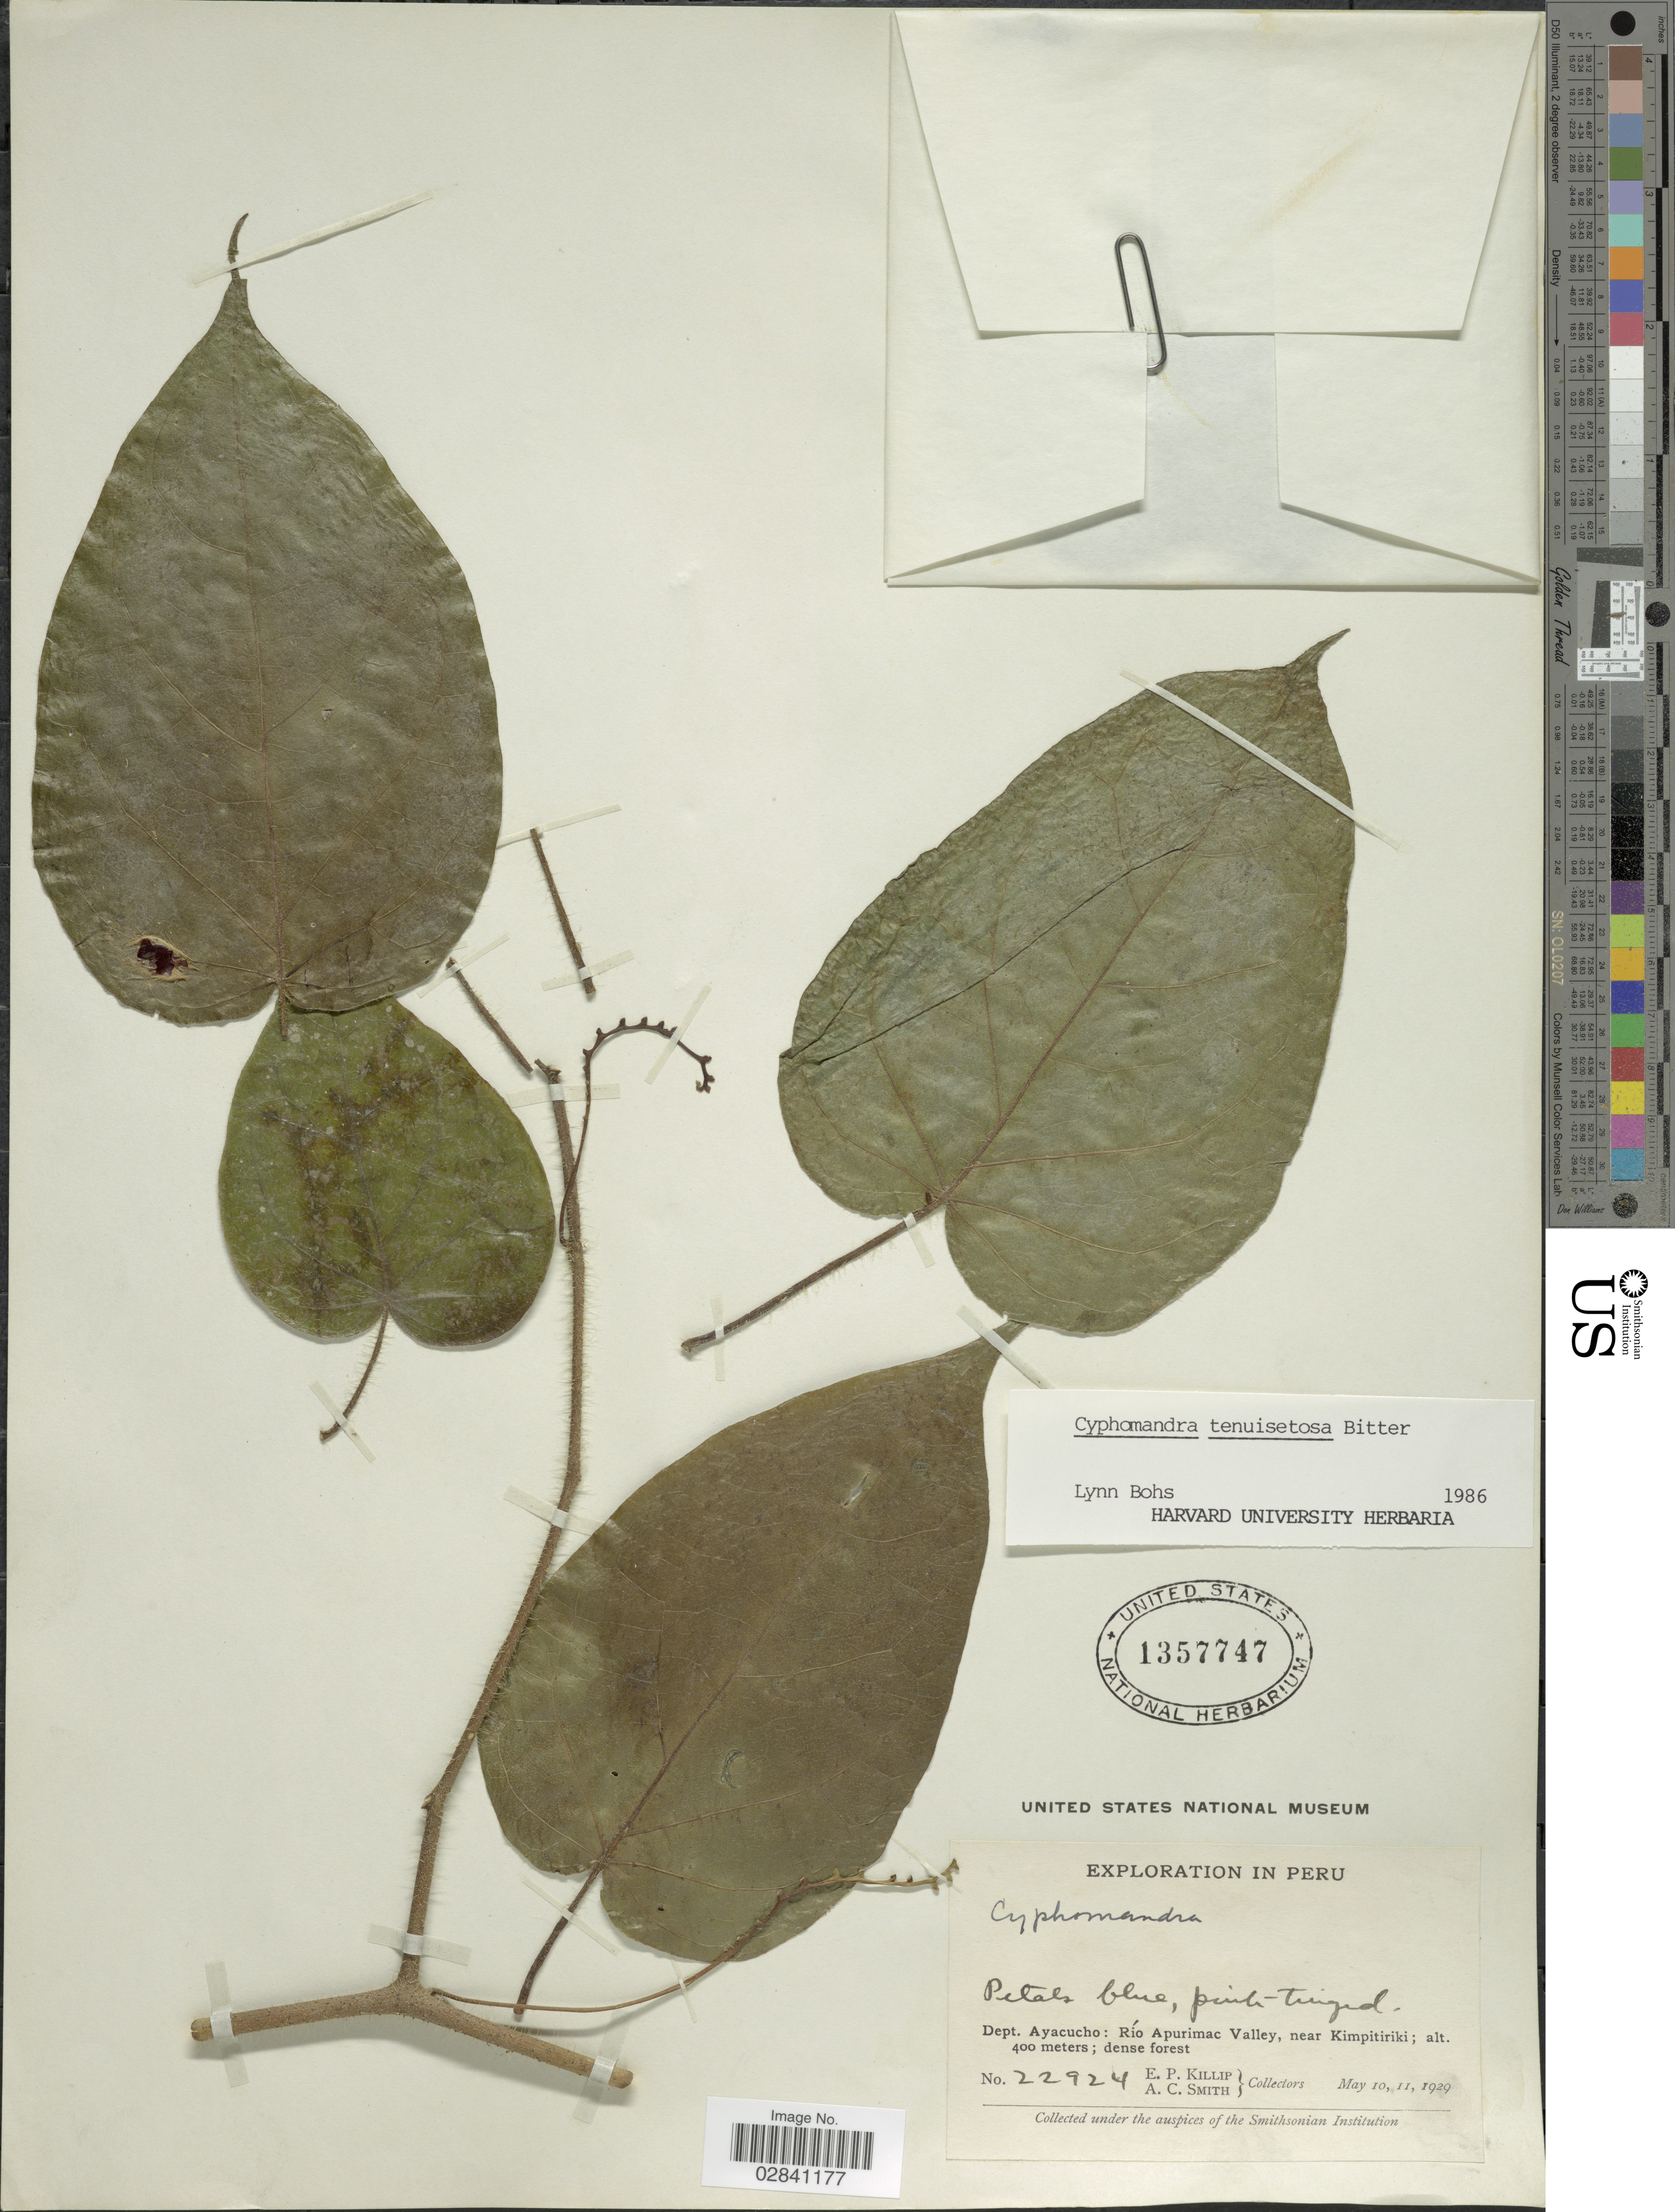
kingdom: Plantae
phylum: Tracheophyta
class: Magnoliopsida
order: Solanales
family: Solanaceae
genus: Cyphomandra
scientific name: Cyphomandra tenuisetosa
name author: Bitter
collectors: E. P. Killip & A. C. Smith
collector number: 22924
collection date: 1929-05-10/1929-05-11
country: Peru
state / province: Ayacucho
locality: Dept. Ayacucho: Río Apurimac Valley, near Kimpitiriki.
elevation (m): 400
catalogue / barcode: US 1357747